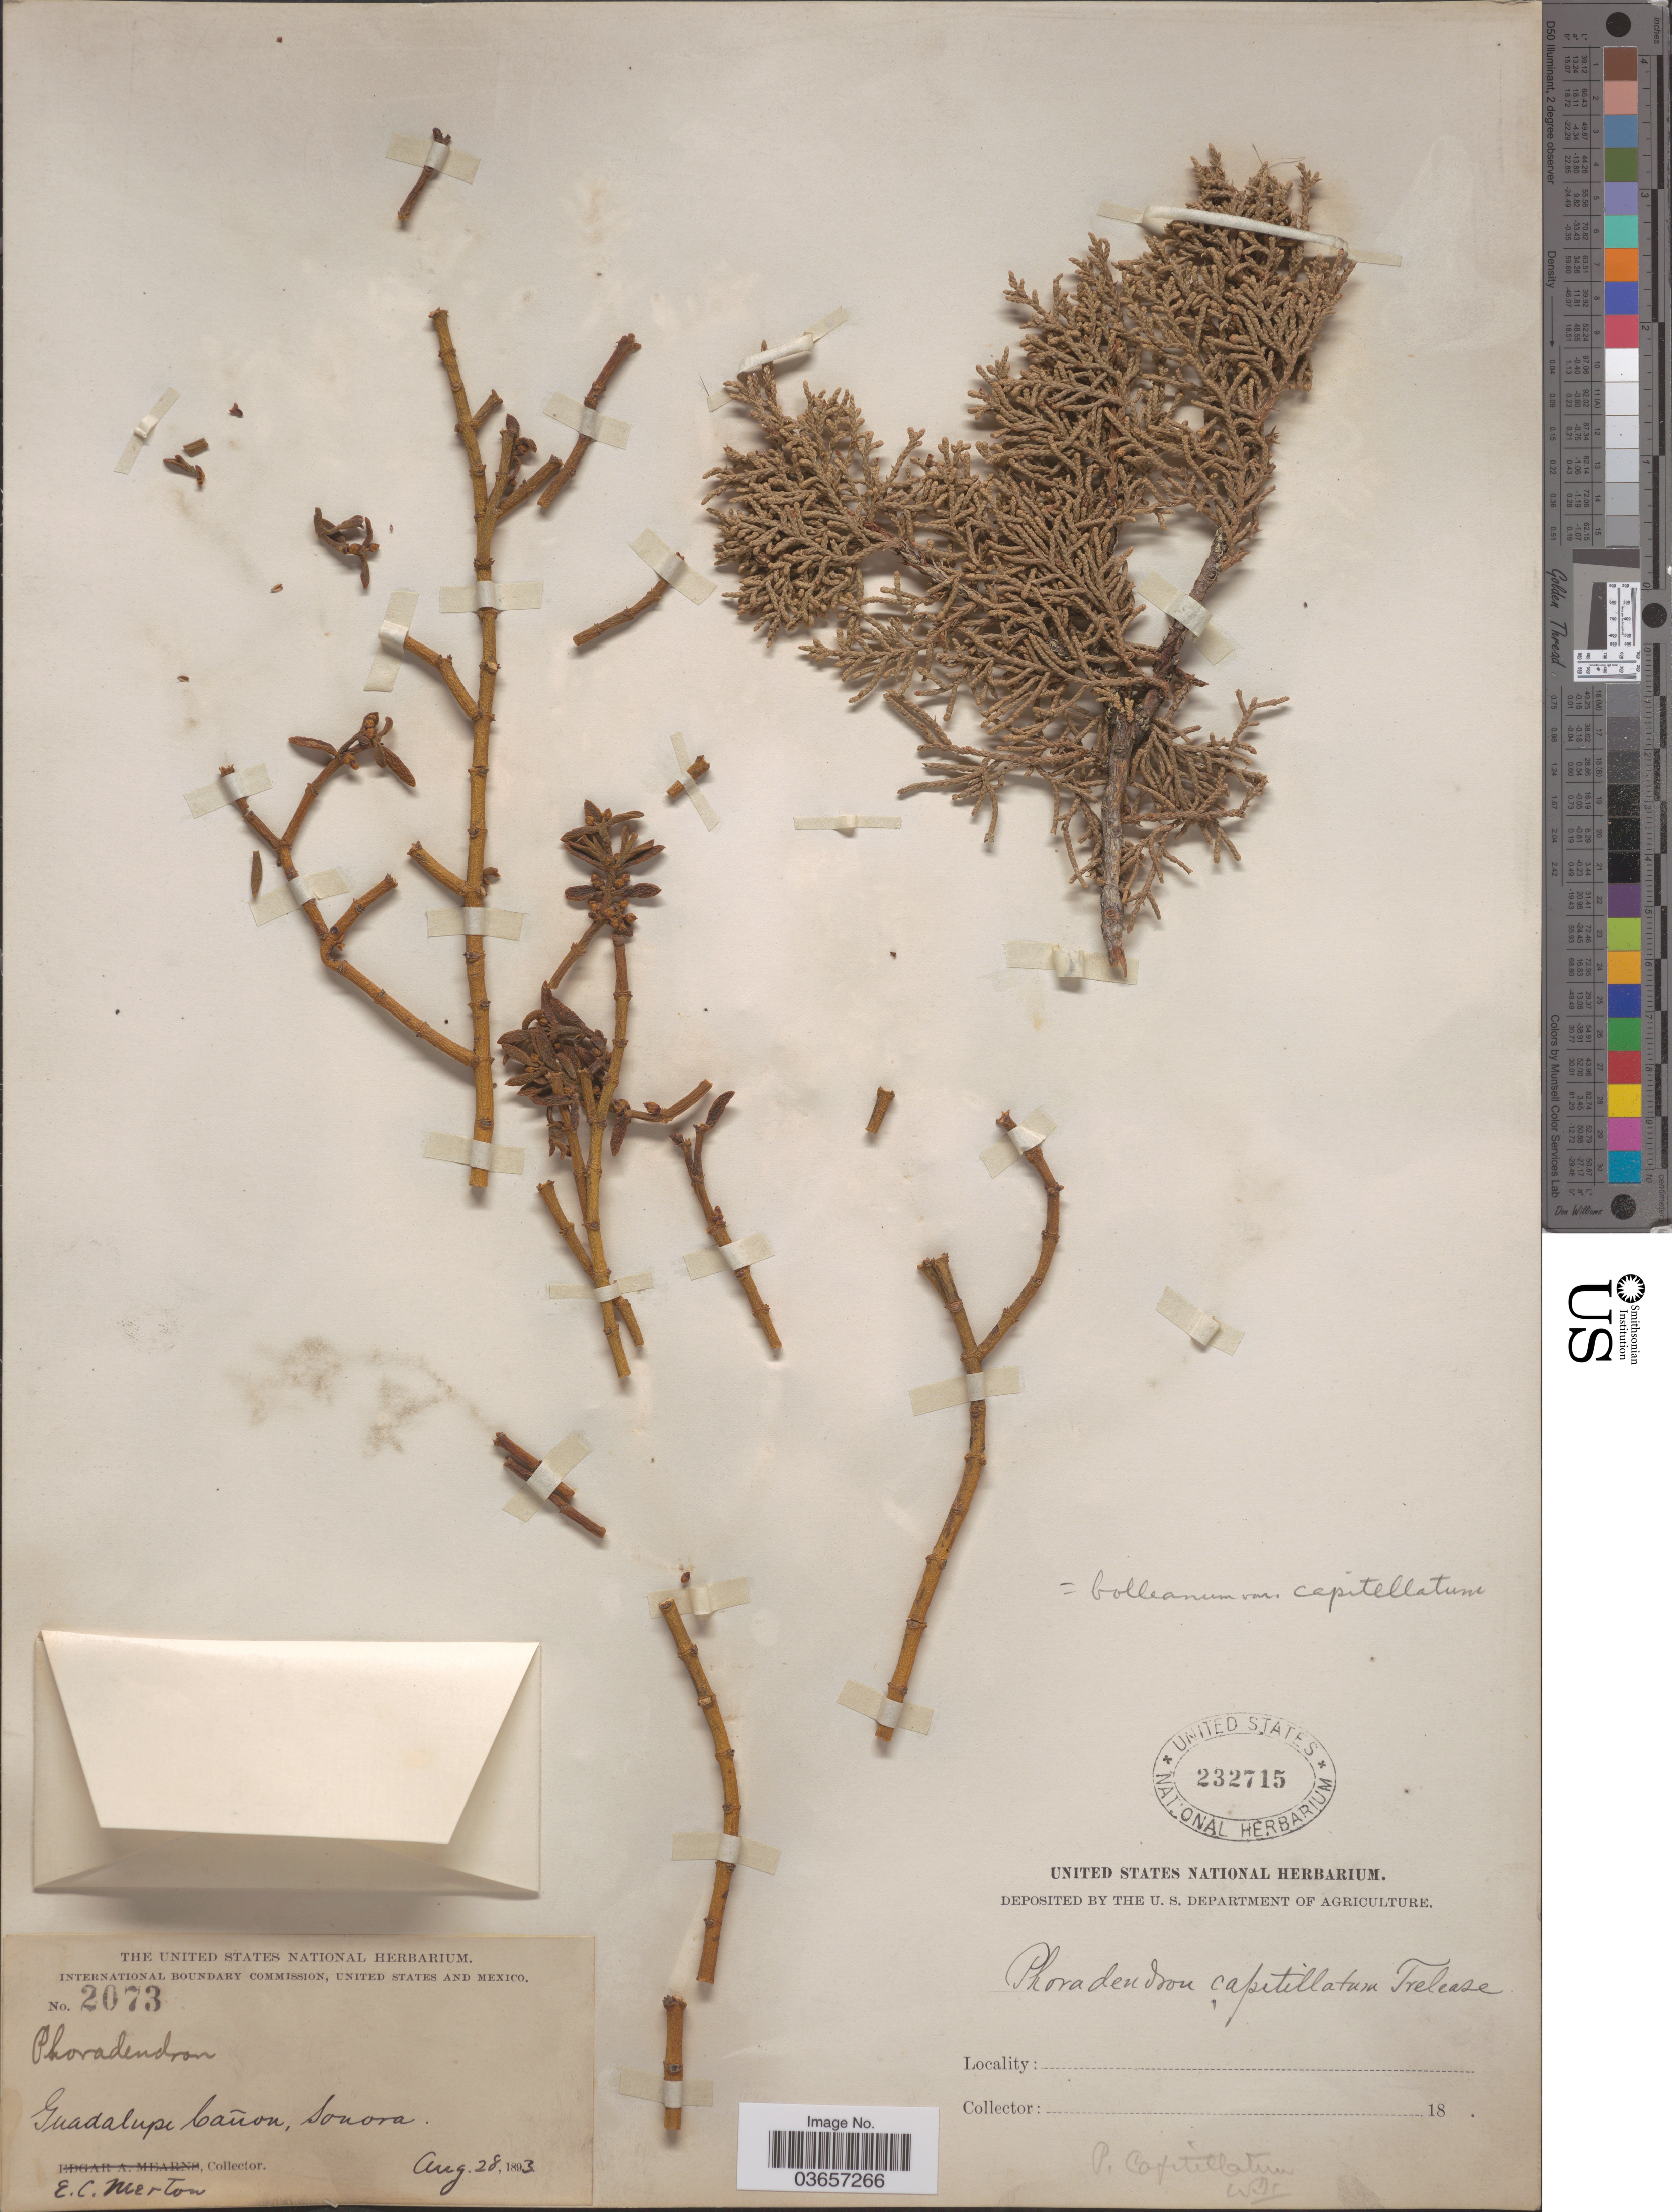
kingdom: Plantae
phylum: Tracheophyta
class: Magnoliopsida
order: Santalales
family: Viscaceae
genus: Phoradendron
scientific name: Phoradendron bolleanum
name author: (Seem.) Eichler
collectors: E. Merton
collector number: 2073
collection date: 1893-08-28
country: Mexico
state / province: Sonora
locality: Guadalupe Cañon.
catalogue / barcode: US 232715